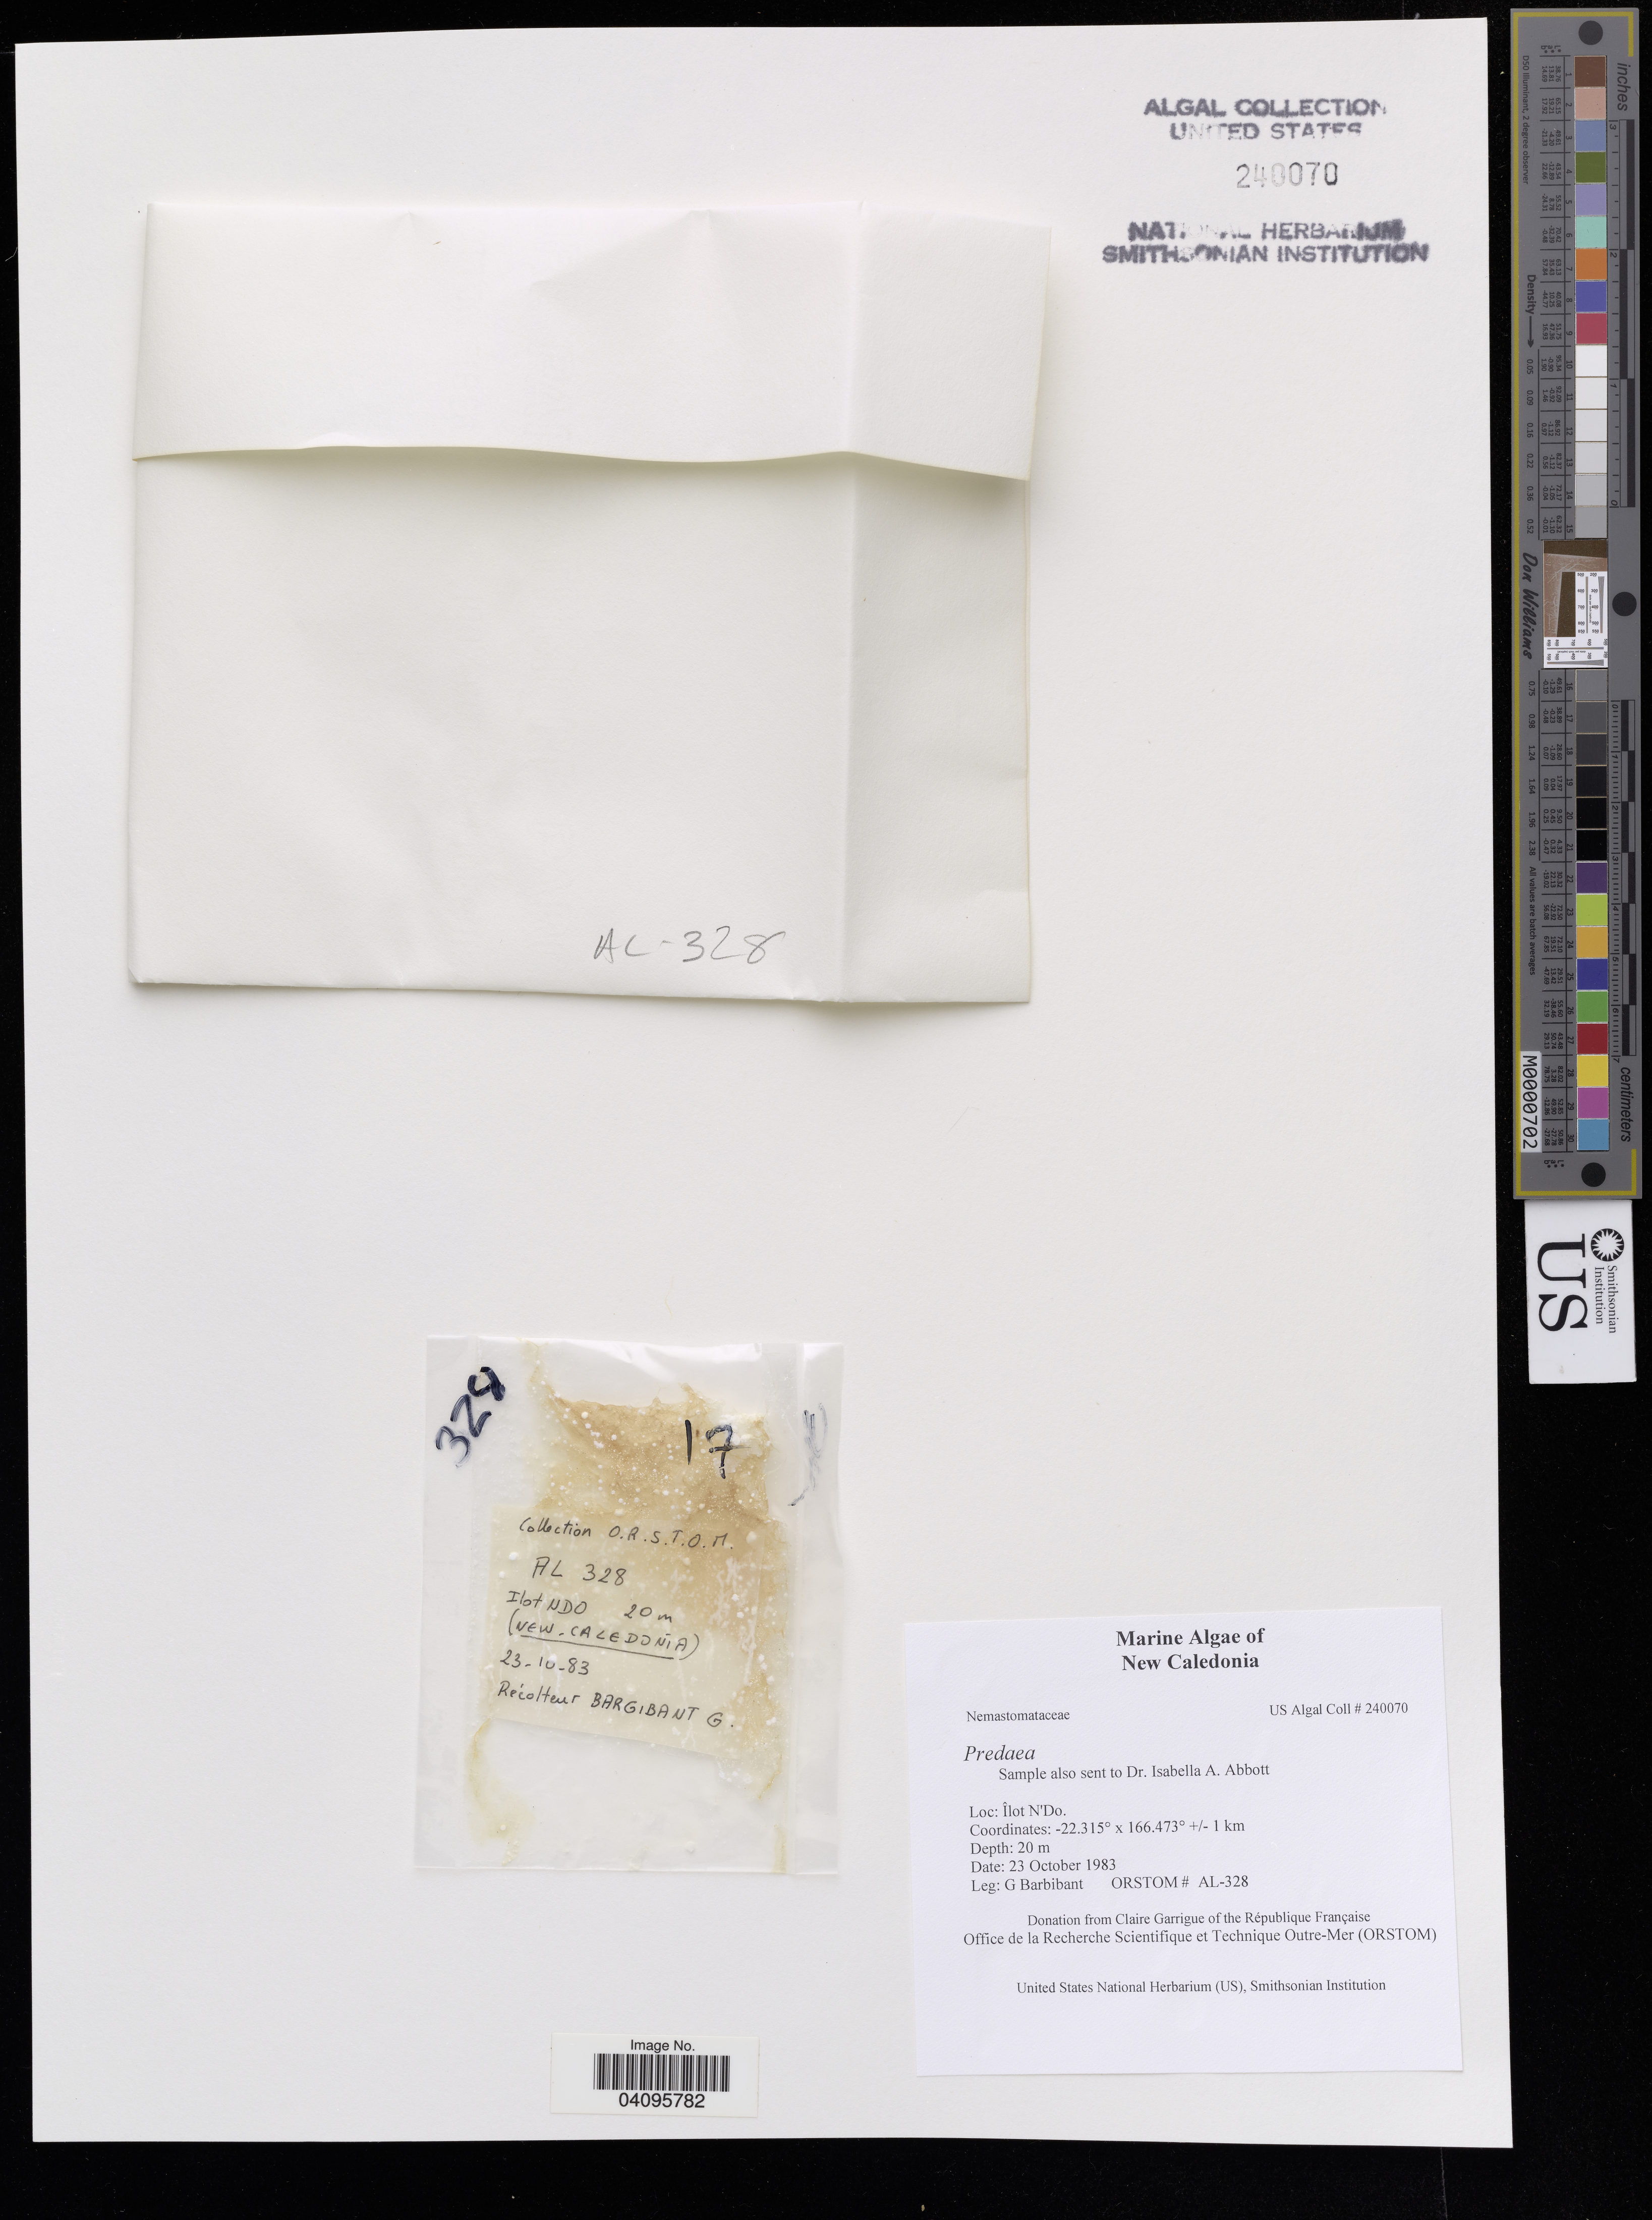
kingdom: Plantae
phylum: Rhodophyta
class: Florideophyceae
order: Nemastomatales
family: Nemastomataceae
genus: Predaea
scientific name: Predaea sp.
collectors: G. Barbibant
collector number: ORSTOM# AL-328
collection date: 1983-10-23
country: New Caledonia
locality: Îlot N'Do. +/- 1 km.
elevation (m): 20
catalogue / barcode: US 240070